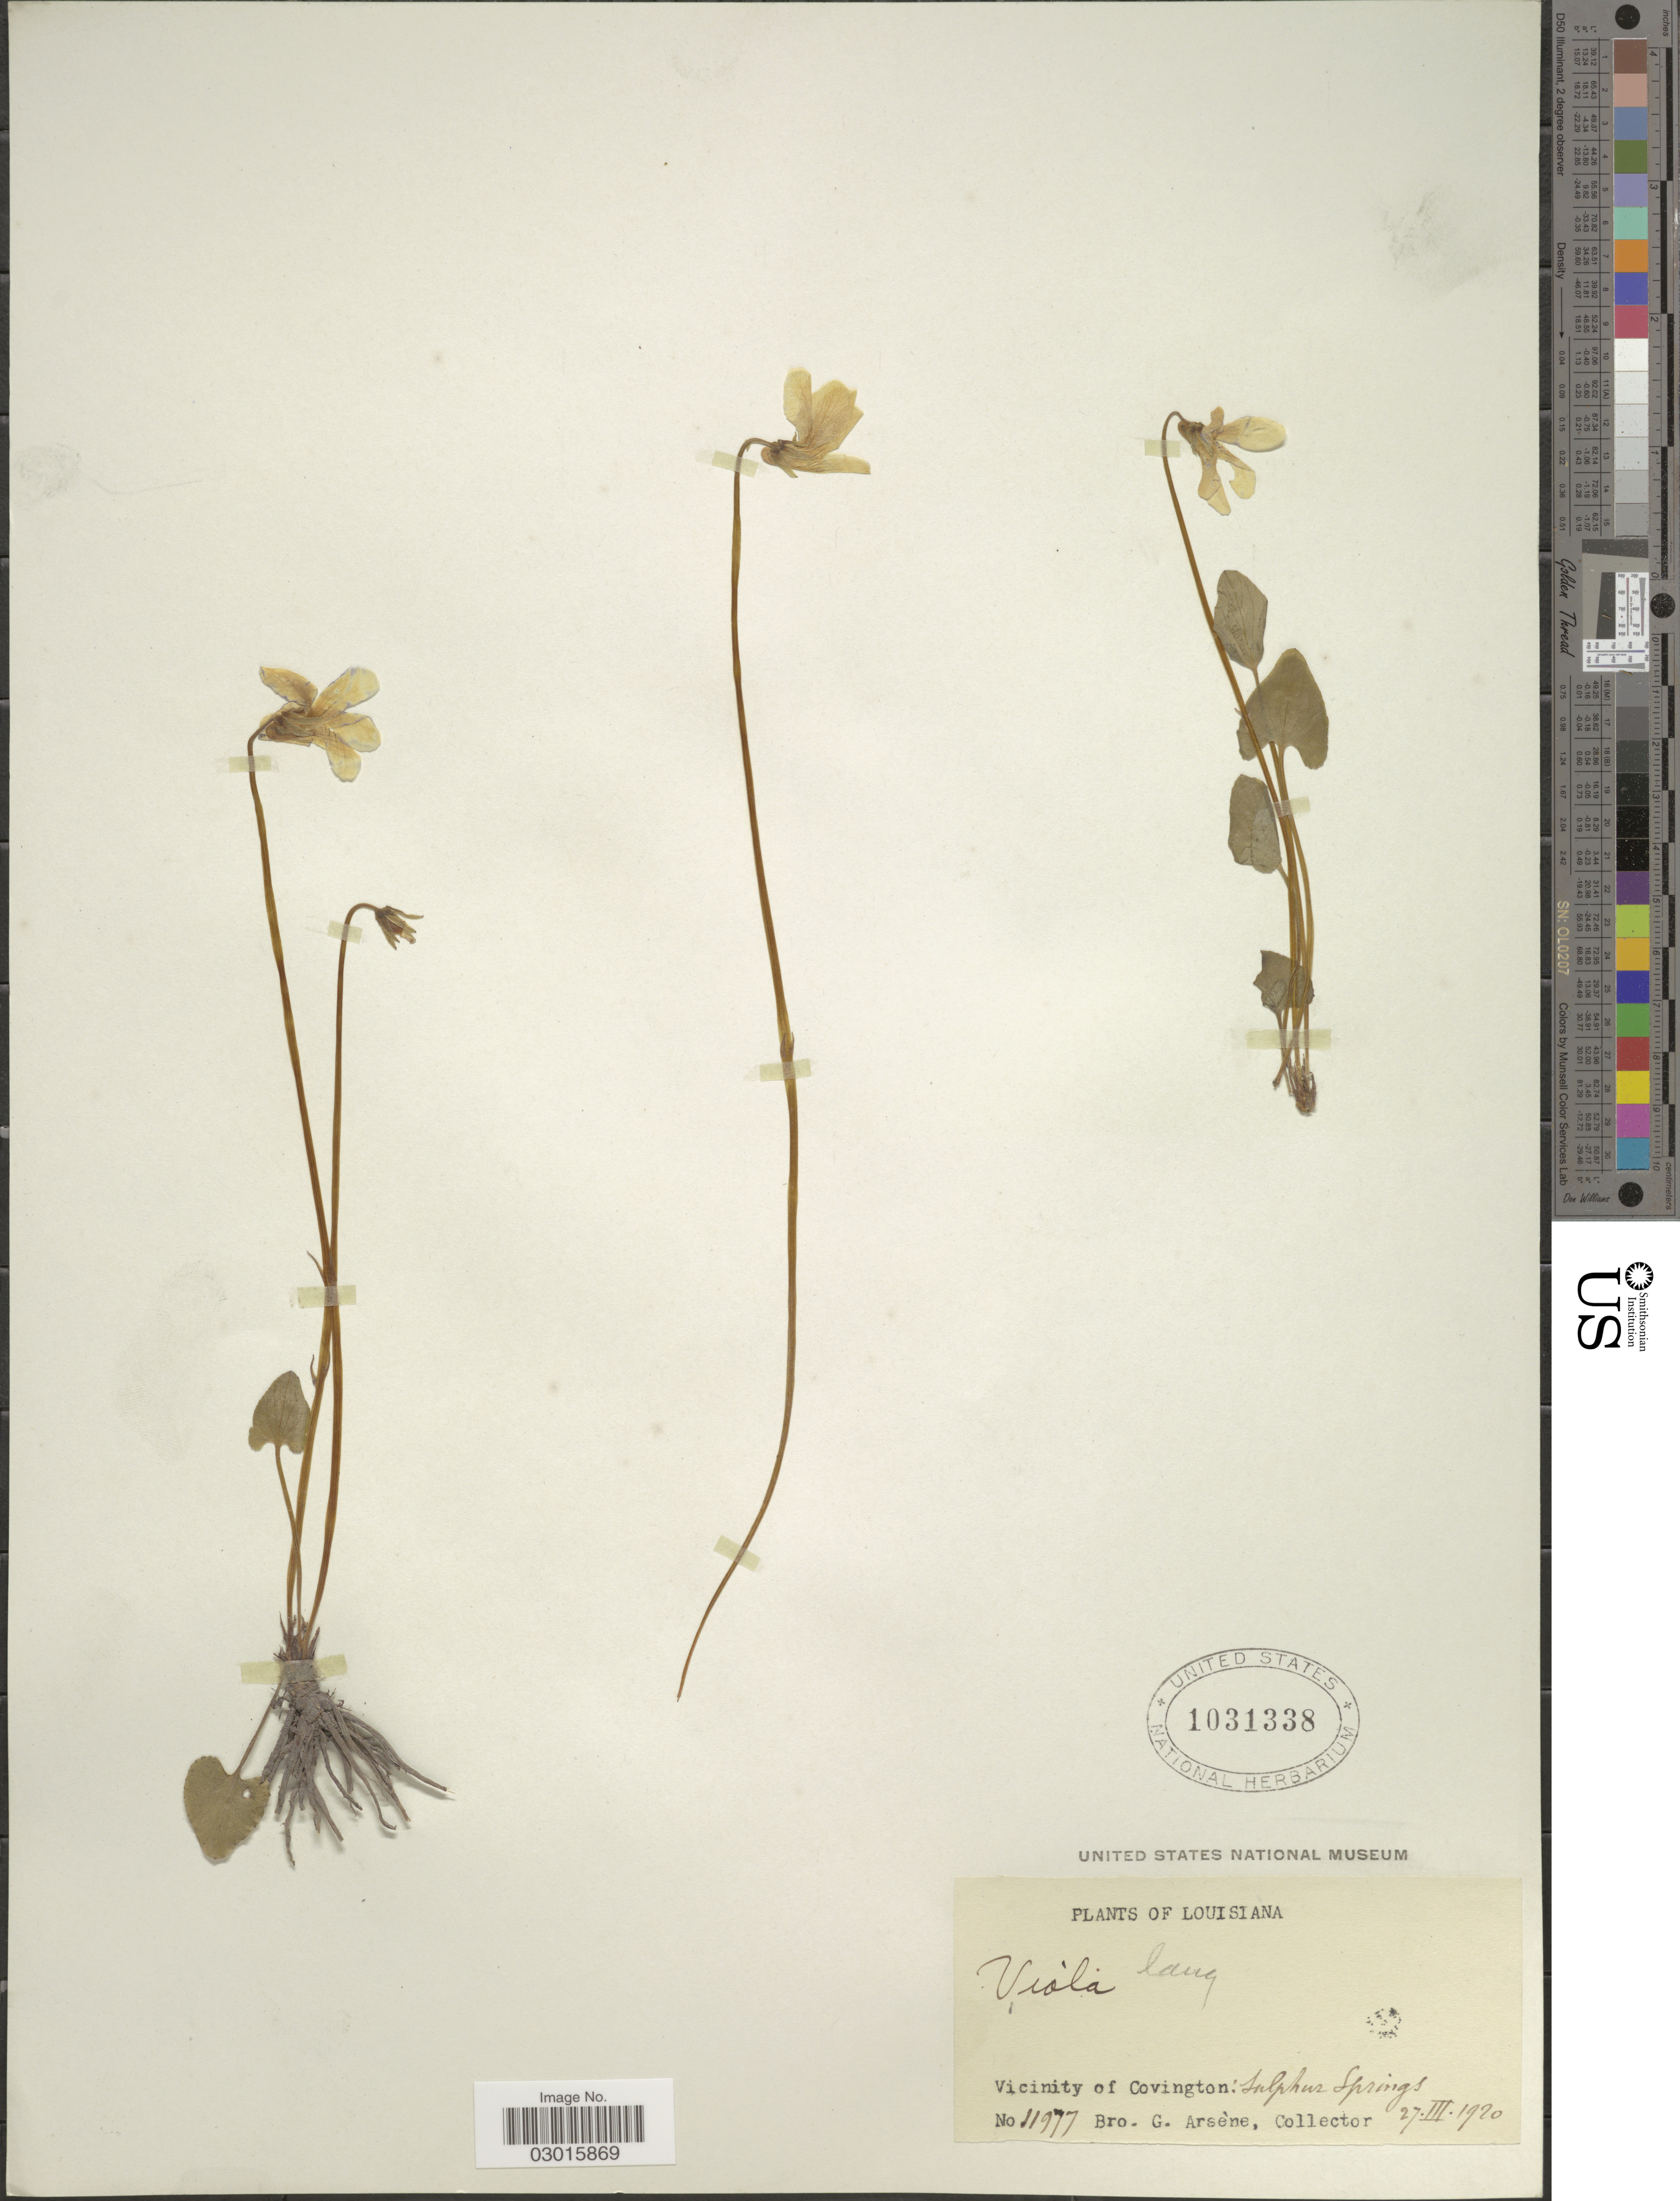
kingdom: Plantae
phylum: Tracheophyta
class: Magnoliopsida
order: Malpighiales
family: Violaceae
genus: Viola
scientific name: Viola langloisii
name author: Greene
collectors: Bro. G. Arsène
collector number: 11977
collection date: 1920-03-27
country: United States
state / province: Louisiana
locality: Vicinity of Covington: Sulphur Springs.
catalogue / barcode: US 1031338